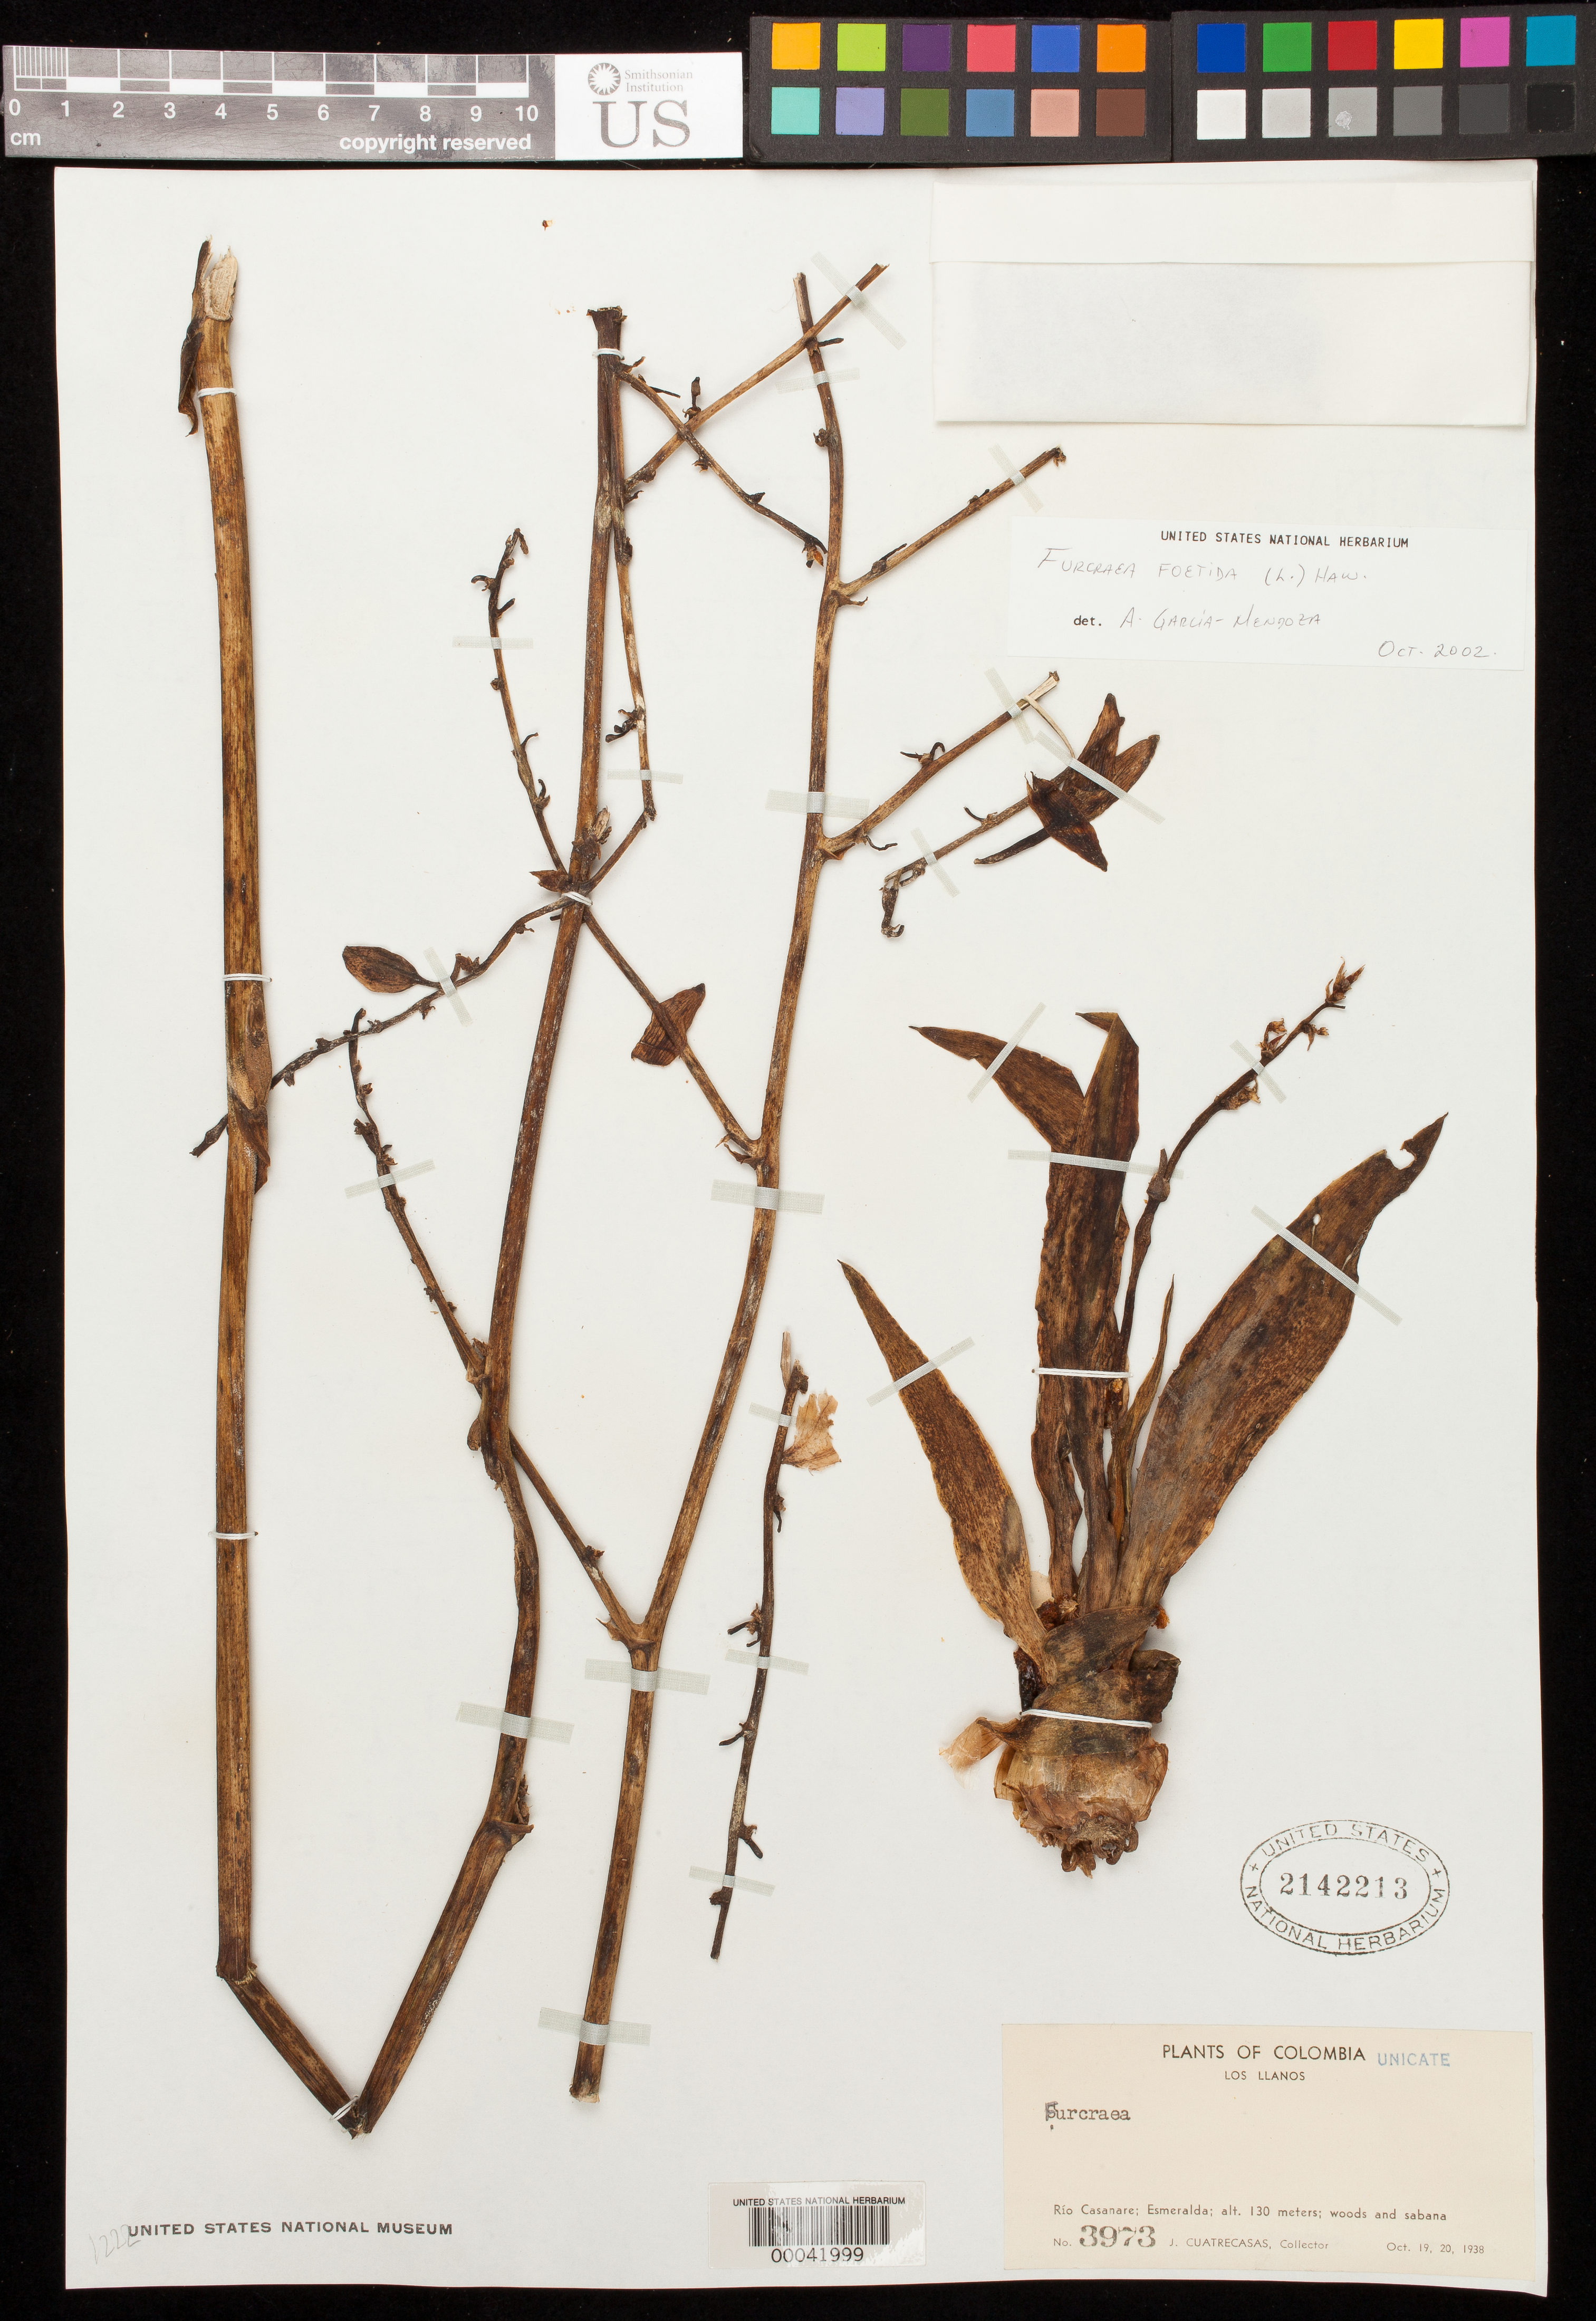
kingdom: Plantae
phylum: Tracheophyta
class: Liliopsida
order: Asparagales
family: Asparagaceae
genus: Furcraea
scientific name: Furcraea foetida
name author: (L.) Haw.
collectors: J. Cuatrecasas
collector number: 3973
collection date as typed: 19 Oct 1938 and 20 Oct 1938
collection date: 1938-10-19,1938-10-20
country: Colombia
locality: Rio Casanare, Esmeralda, los Llanos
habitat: Woods and savanna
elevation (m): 130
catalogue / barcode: US 2142213